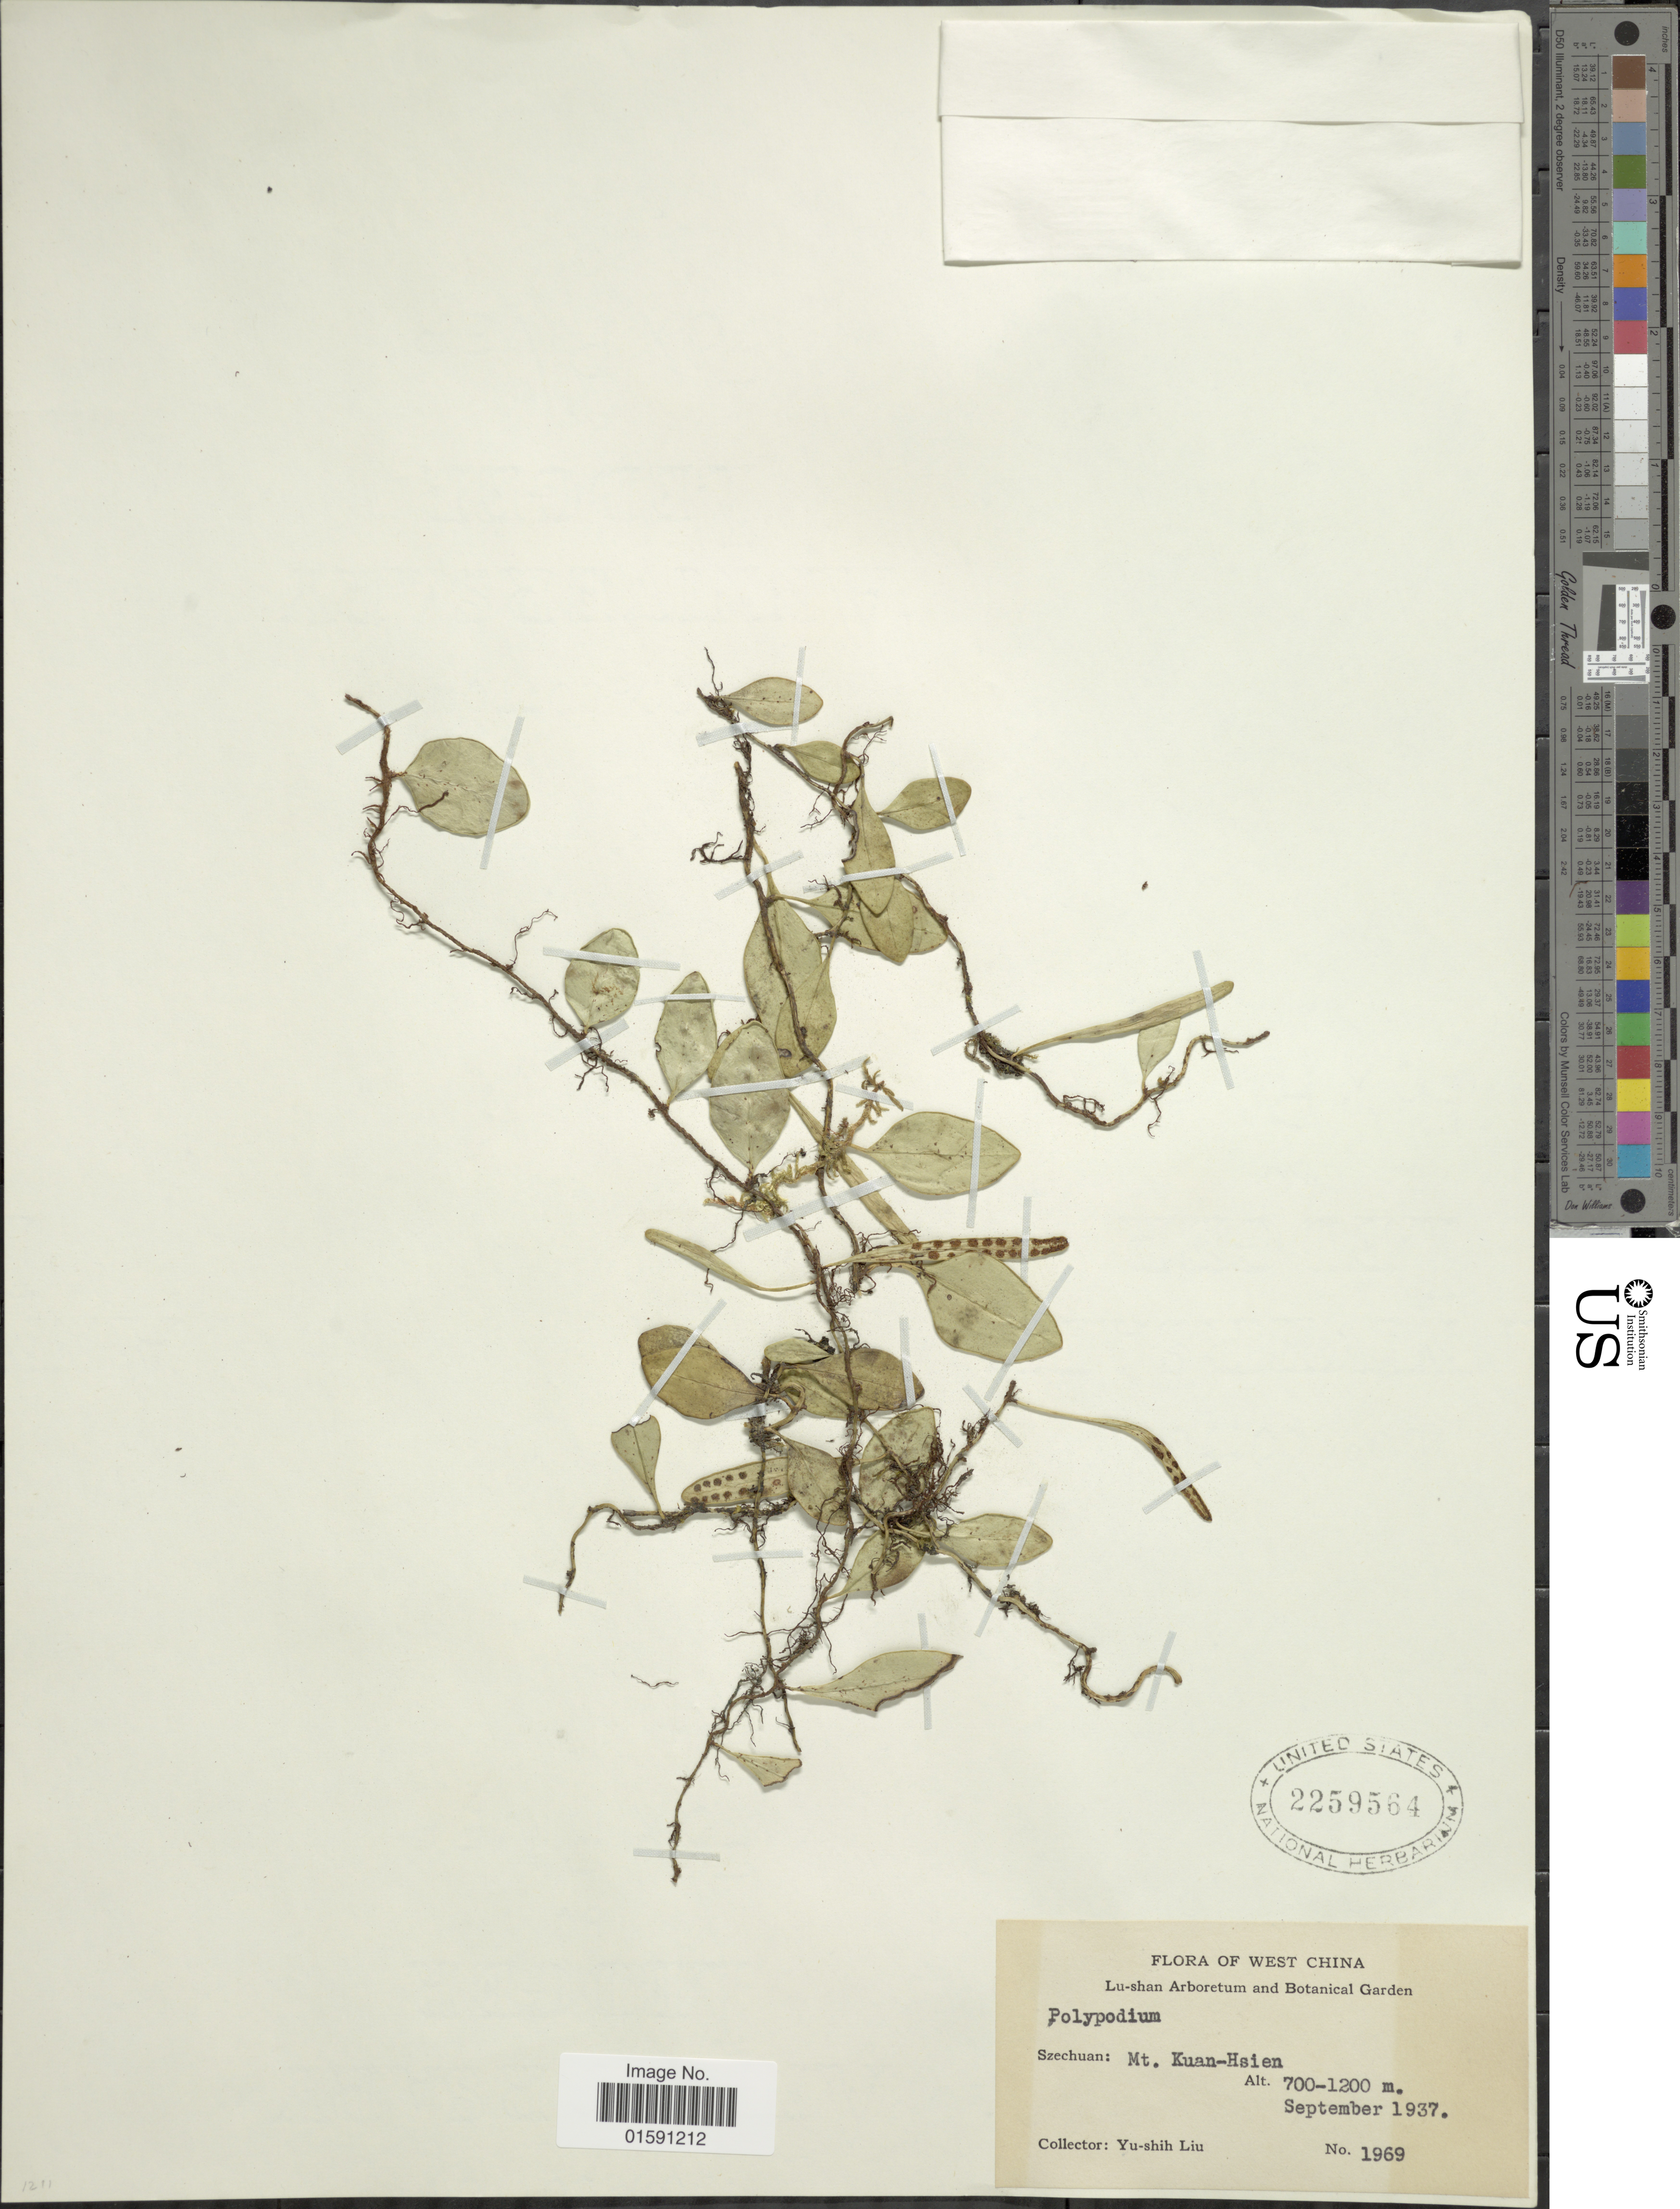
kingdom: Plantae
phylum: Tracheophyta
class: Polypodiopsida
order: Polypodiales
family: Polypodiaceae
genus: Selliguea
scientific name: Selliguea drymoglossoides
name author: (Baker)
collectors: Y.-S. Liu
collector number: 1969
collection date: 1937-09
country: China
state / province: Sichuan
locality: West China. Szechuan: Mt. Kuan-Hsien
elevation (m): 700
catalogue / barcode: US 2259564